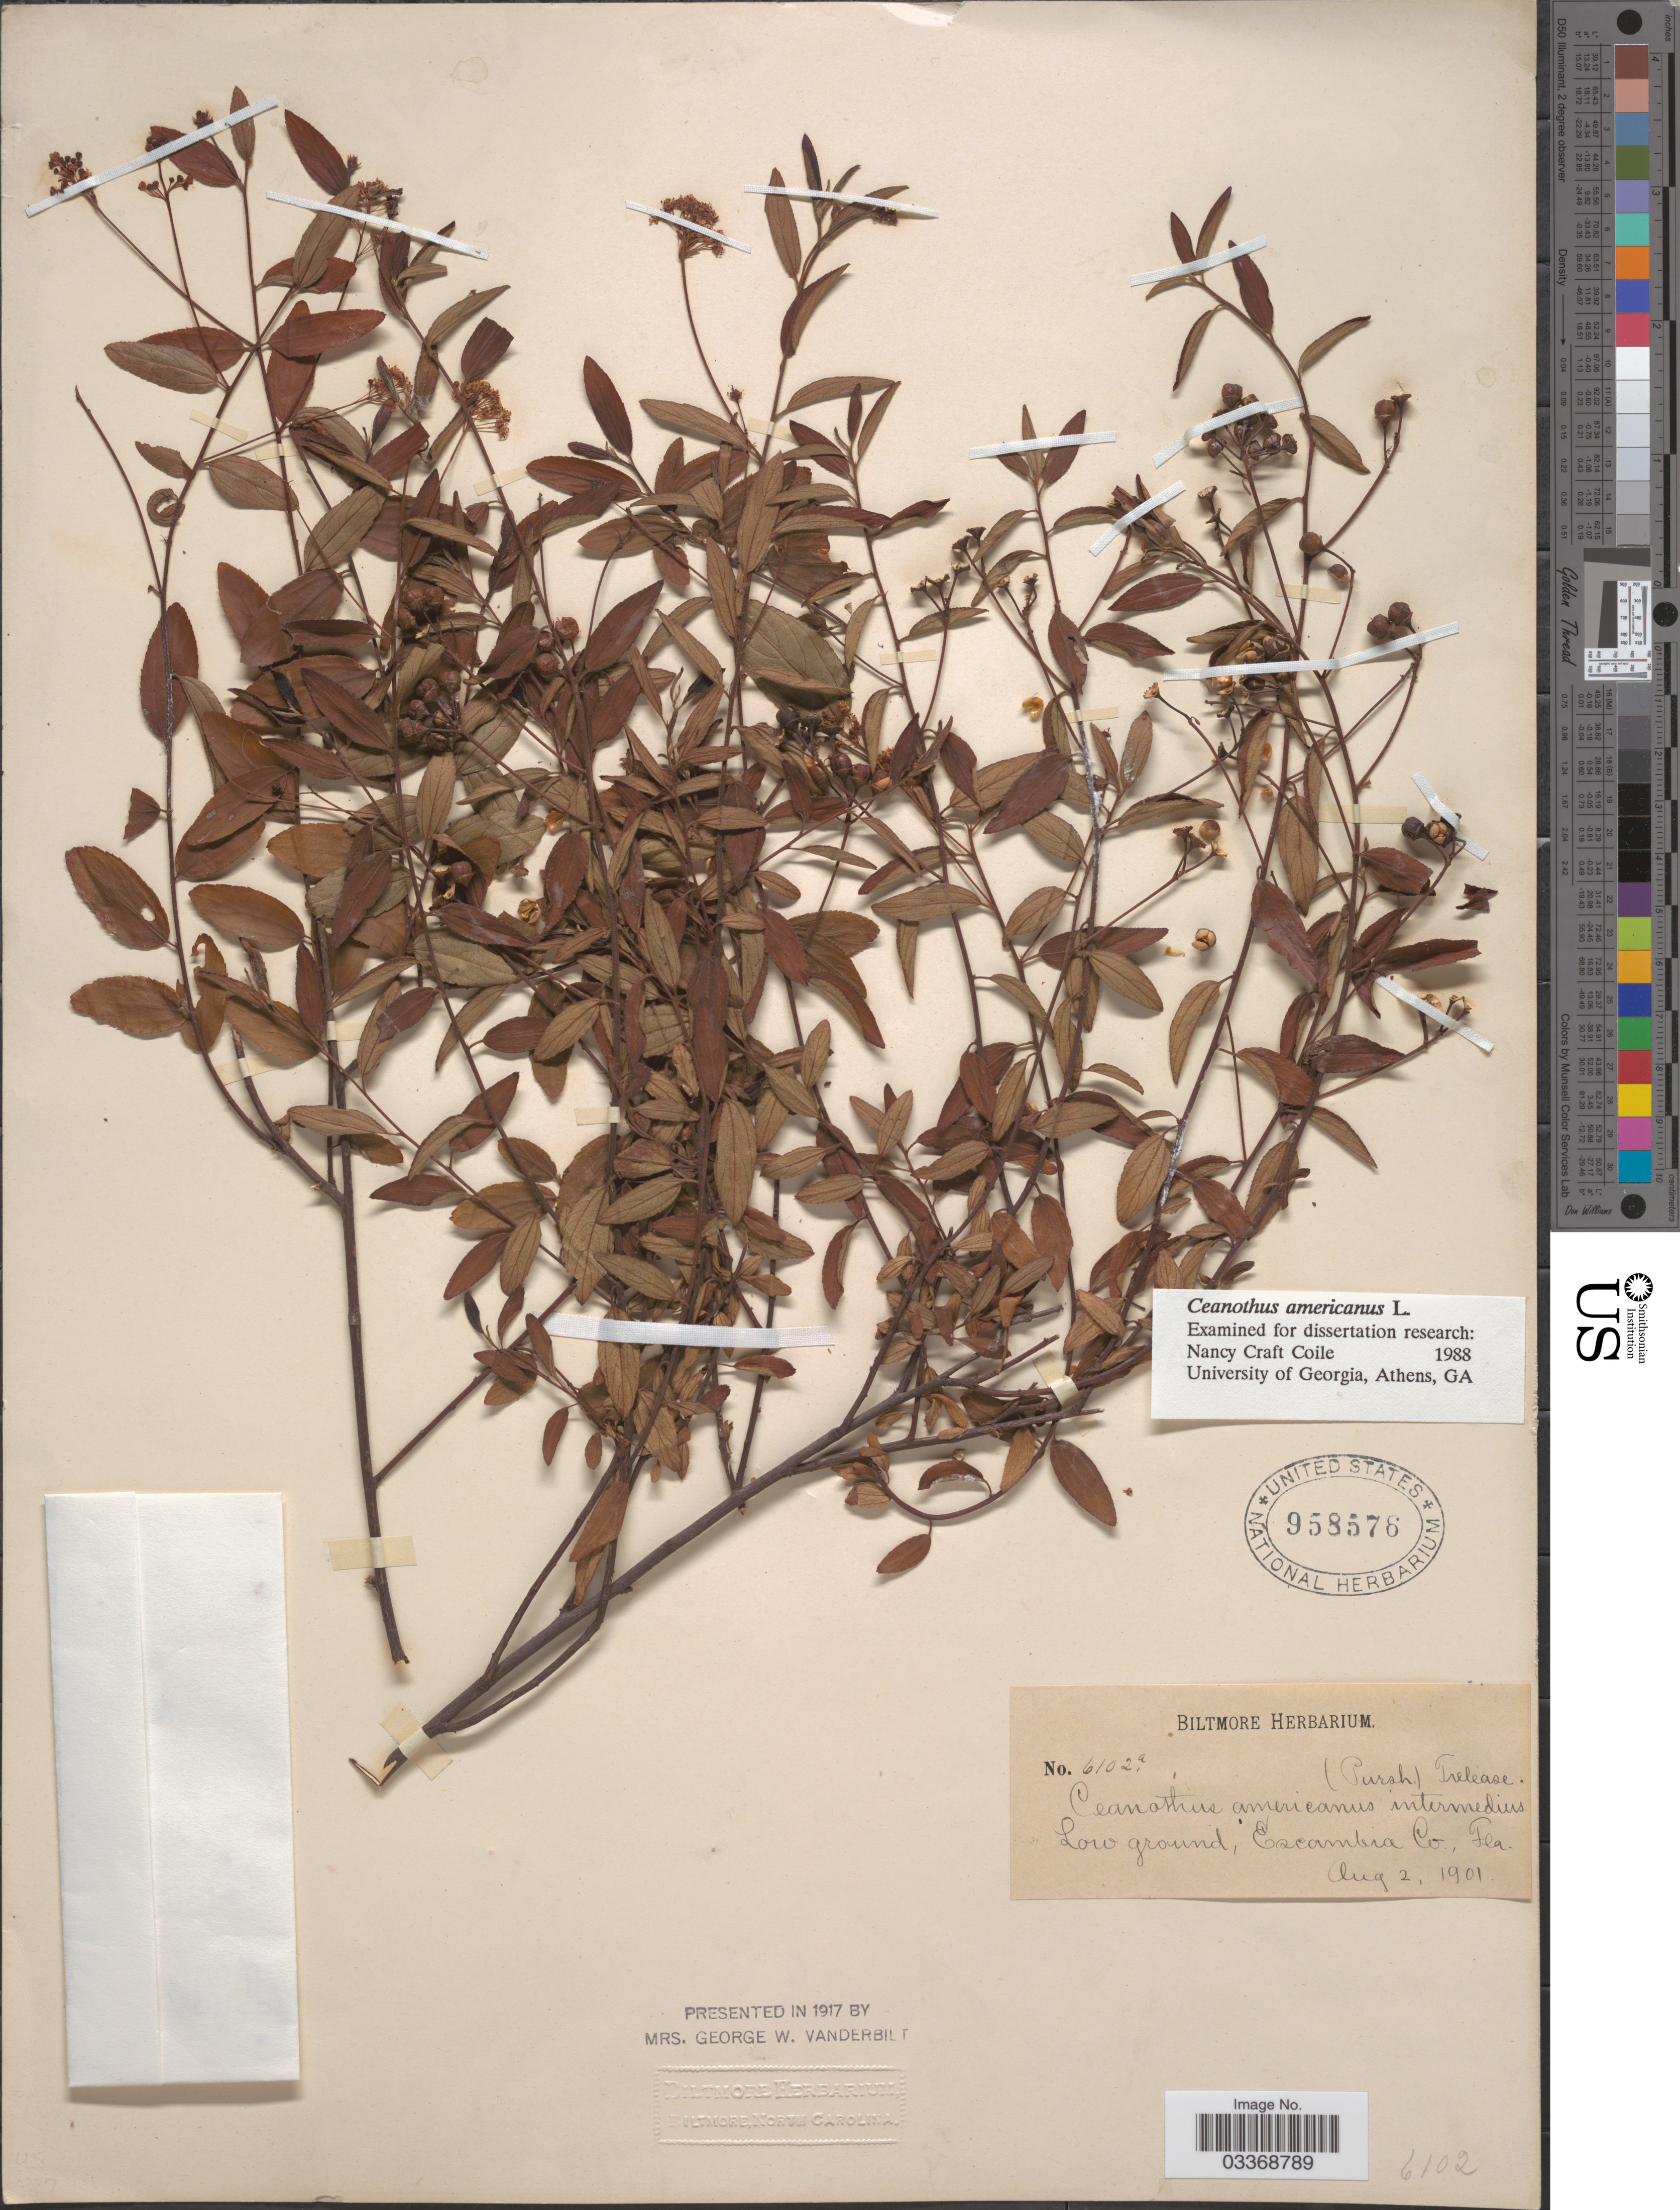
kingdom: Plantae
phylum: Tracheophyta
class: Magnoliopsida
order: Rosales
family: Rhamnaceae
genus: Ceanothus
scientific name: Ceanothus americanus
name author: L.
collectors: ex herb. Biltmore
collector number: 6102a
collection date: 1901-08-02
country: United States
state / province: Florida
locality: Escambia Co.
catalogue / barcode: US 958576